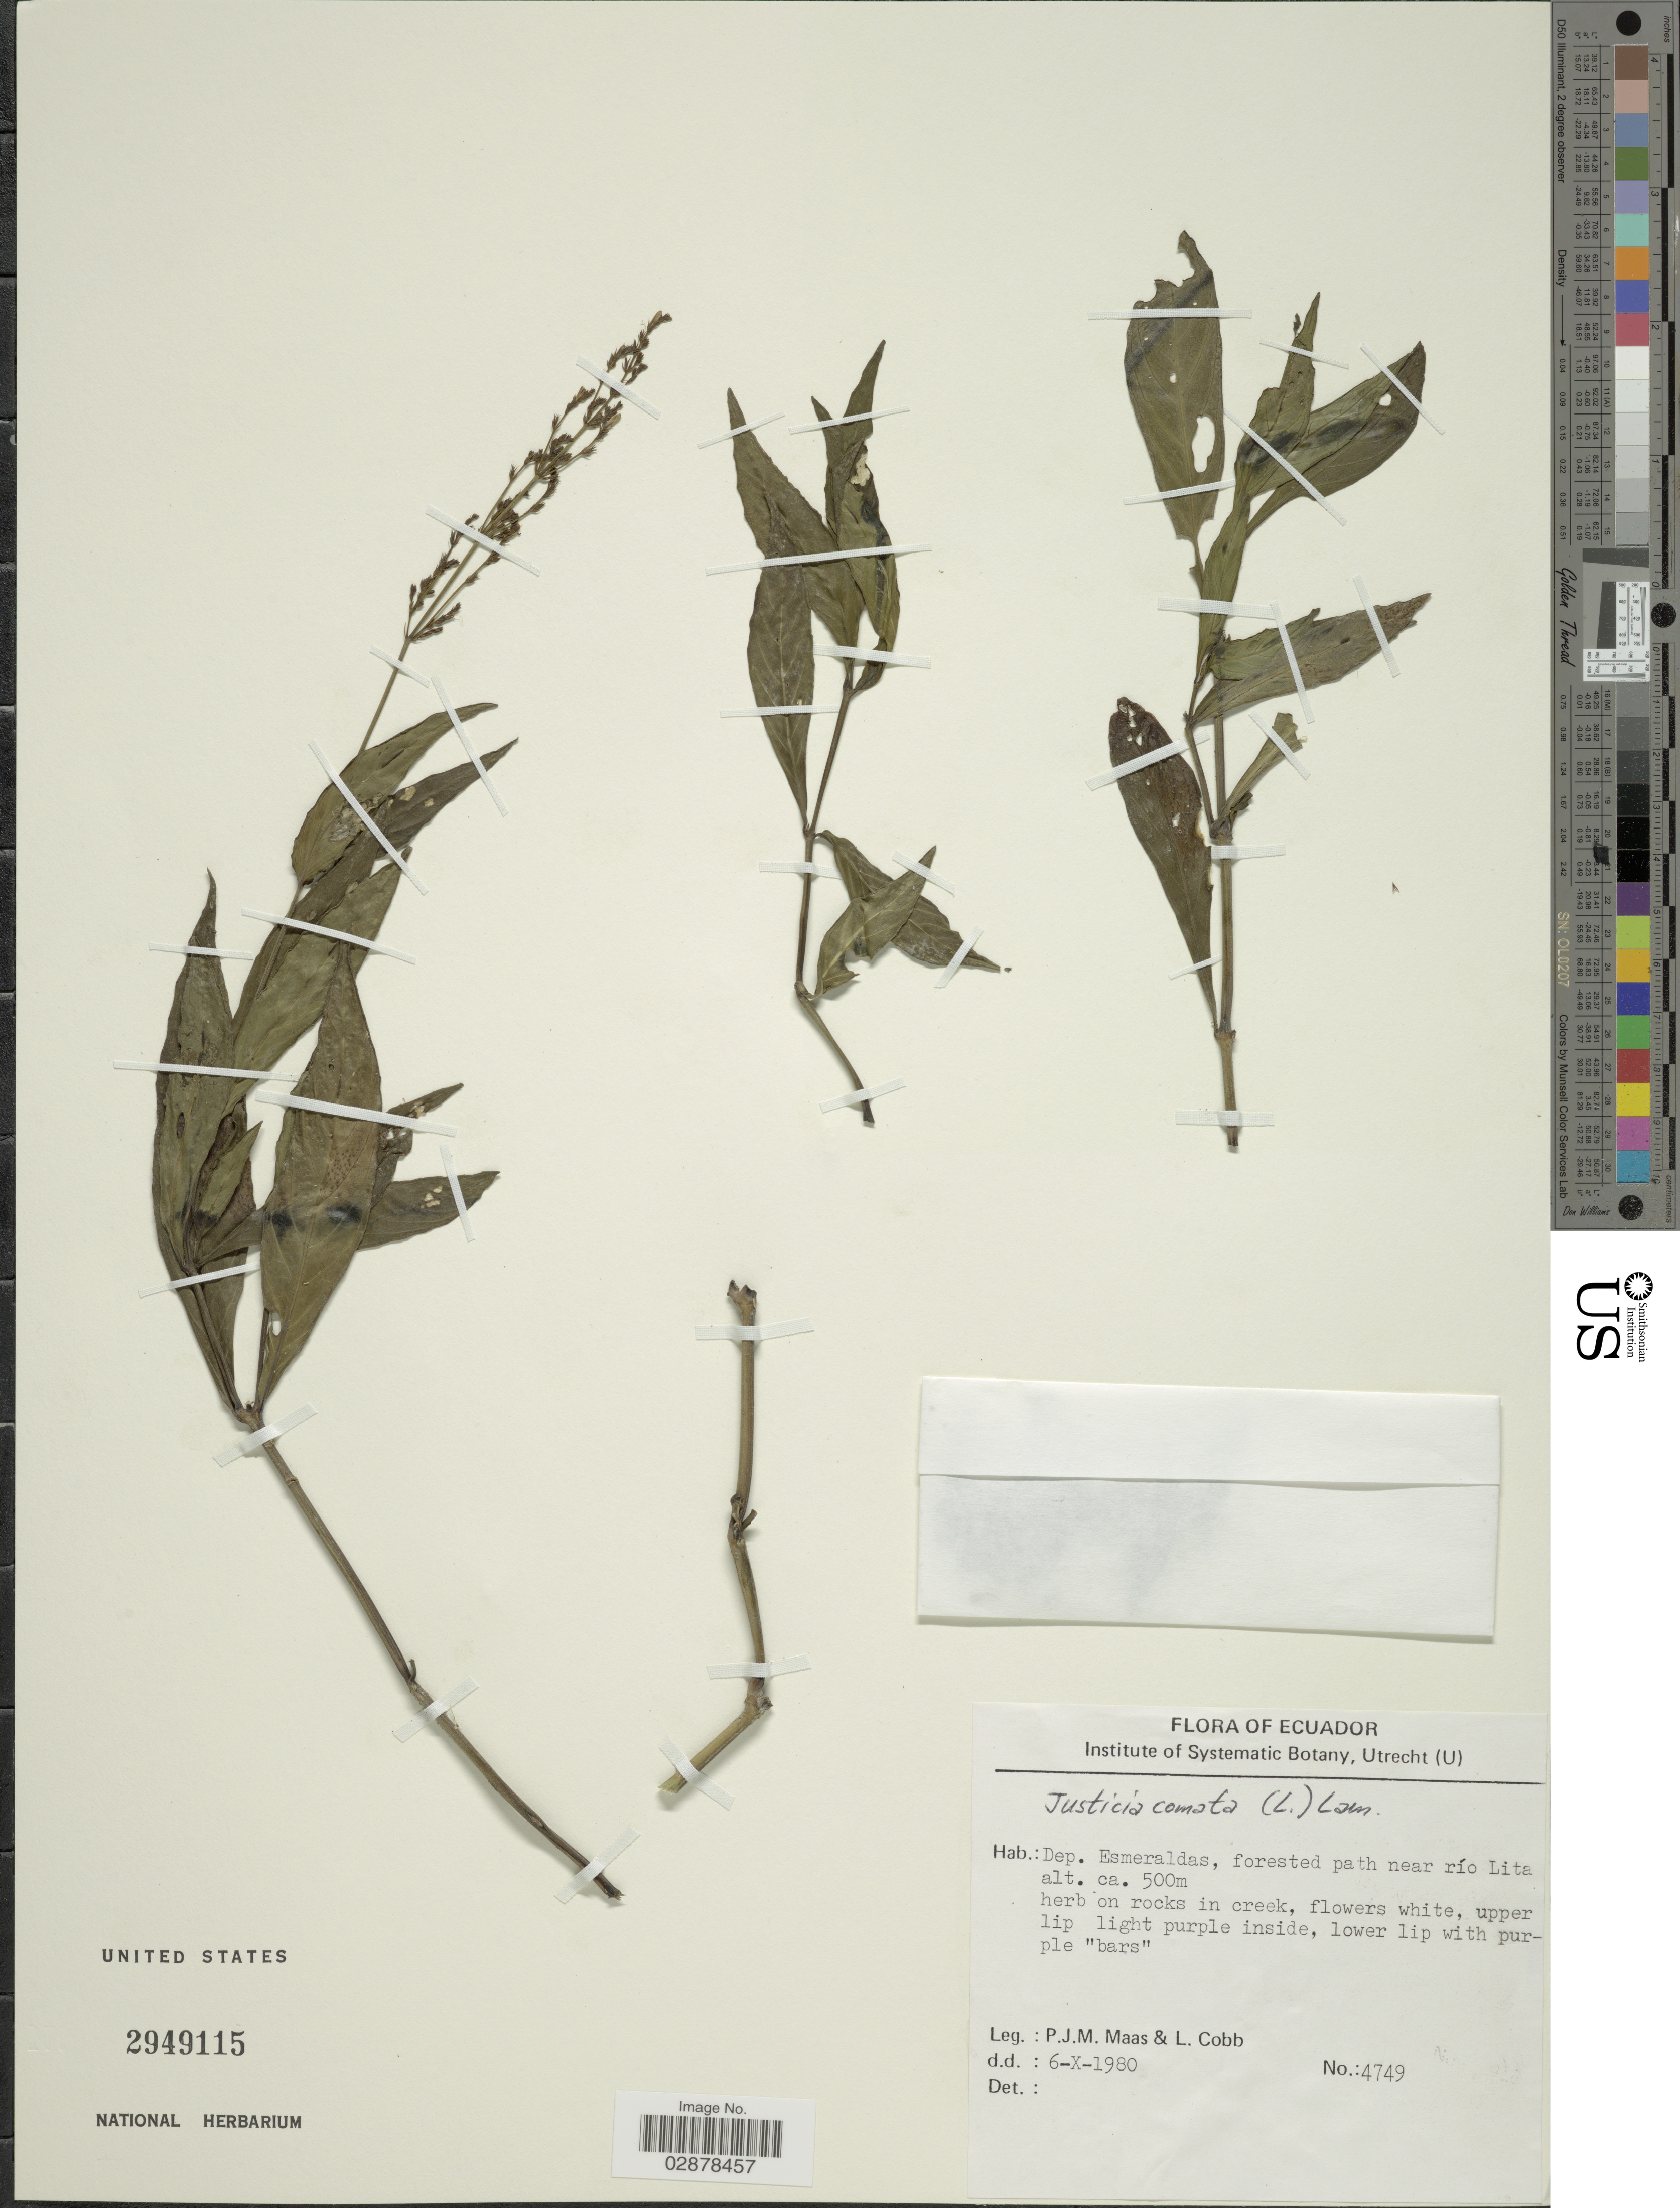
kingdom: Plantae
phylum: Tracheophyta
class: Magnoliopsida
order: Lamiales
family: Acanthaceae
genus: Justicia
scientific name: Justicia comata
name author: (L.) Lam.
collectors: P. Maas & L. Cobb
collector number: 4749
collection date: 1980-10-06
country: Ecuador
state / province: Esmeraldas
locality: Dep. Esmeraldas, forested path near río Lita.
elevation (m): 500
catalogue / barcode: US 2949115